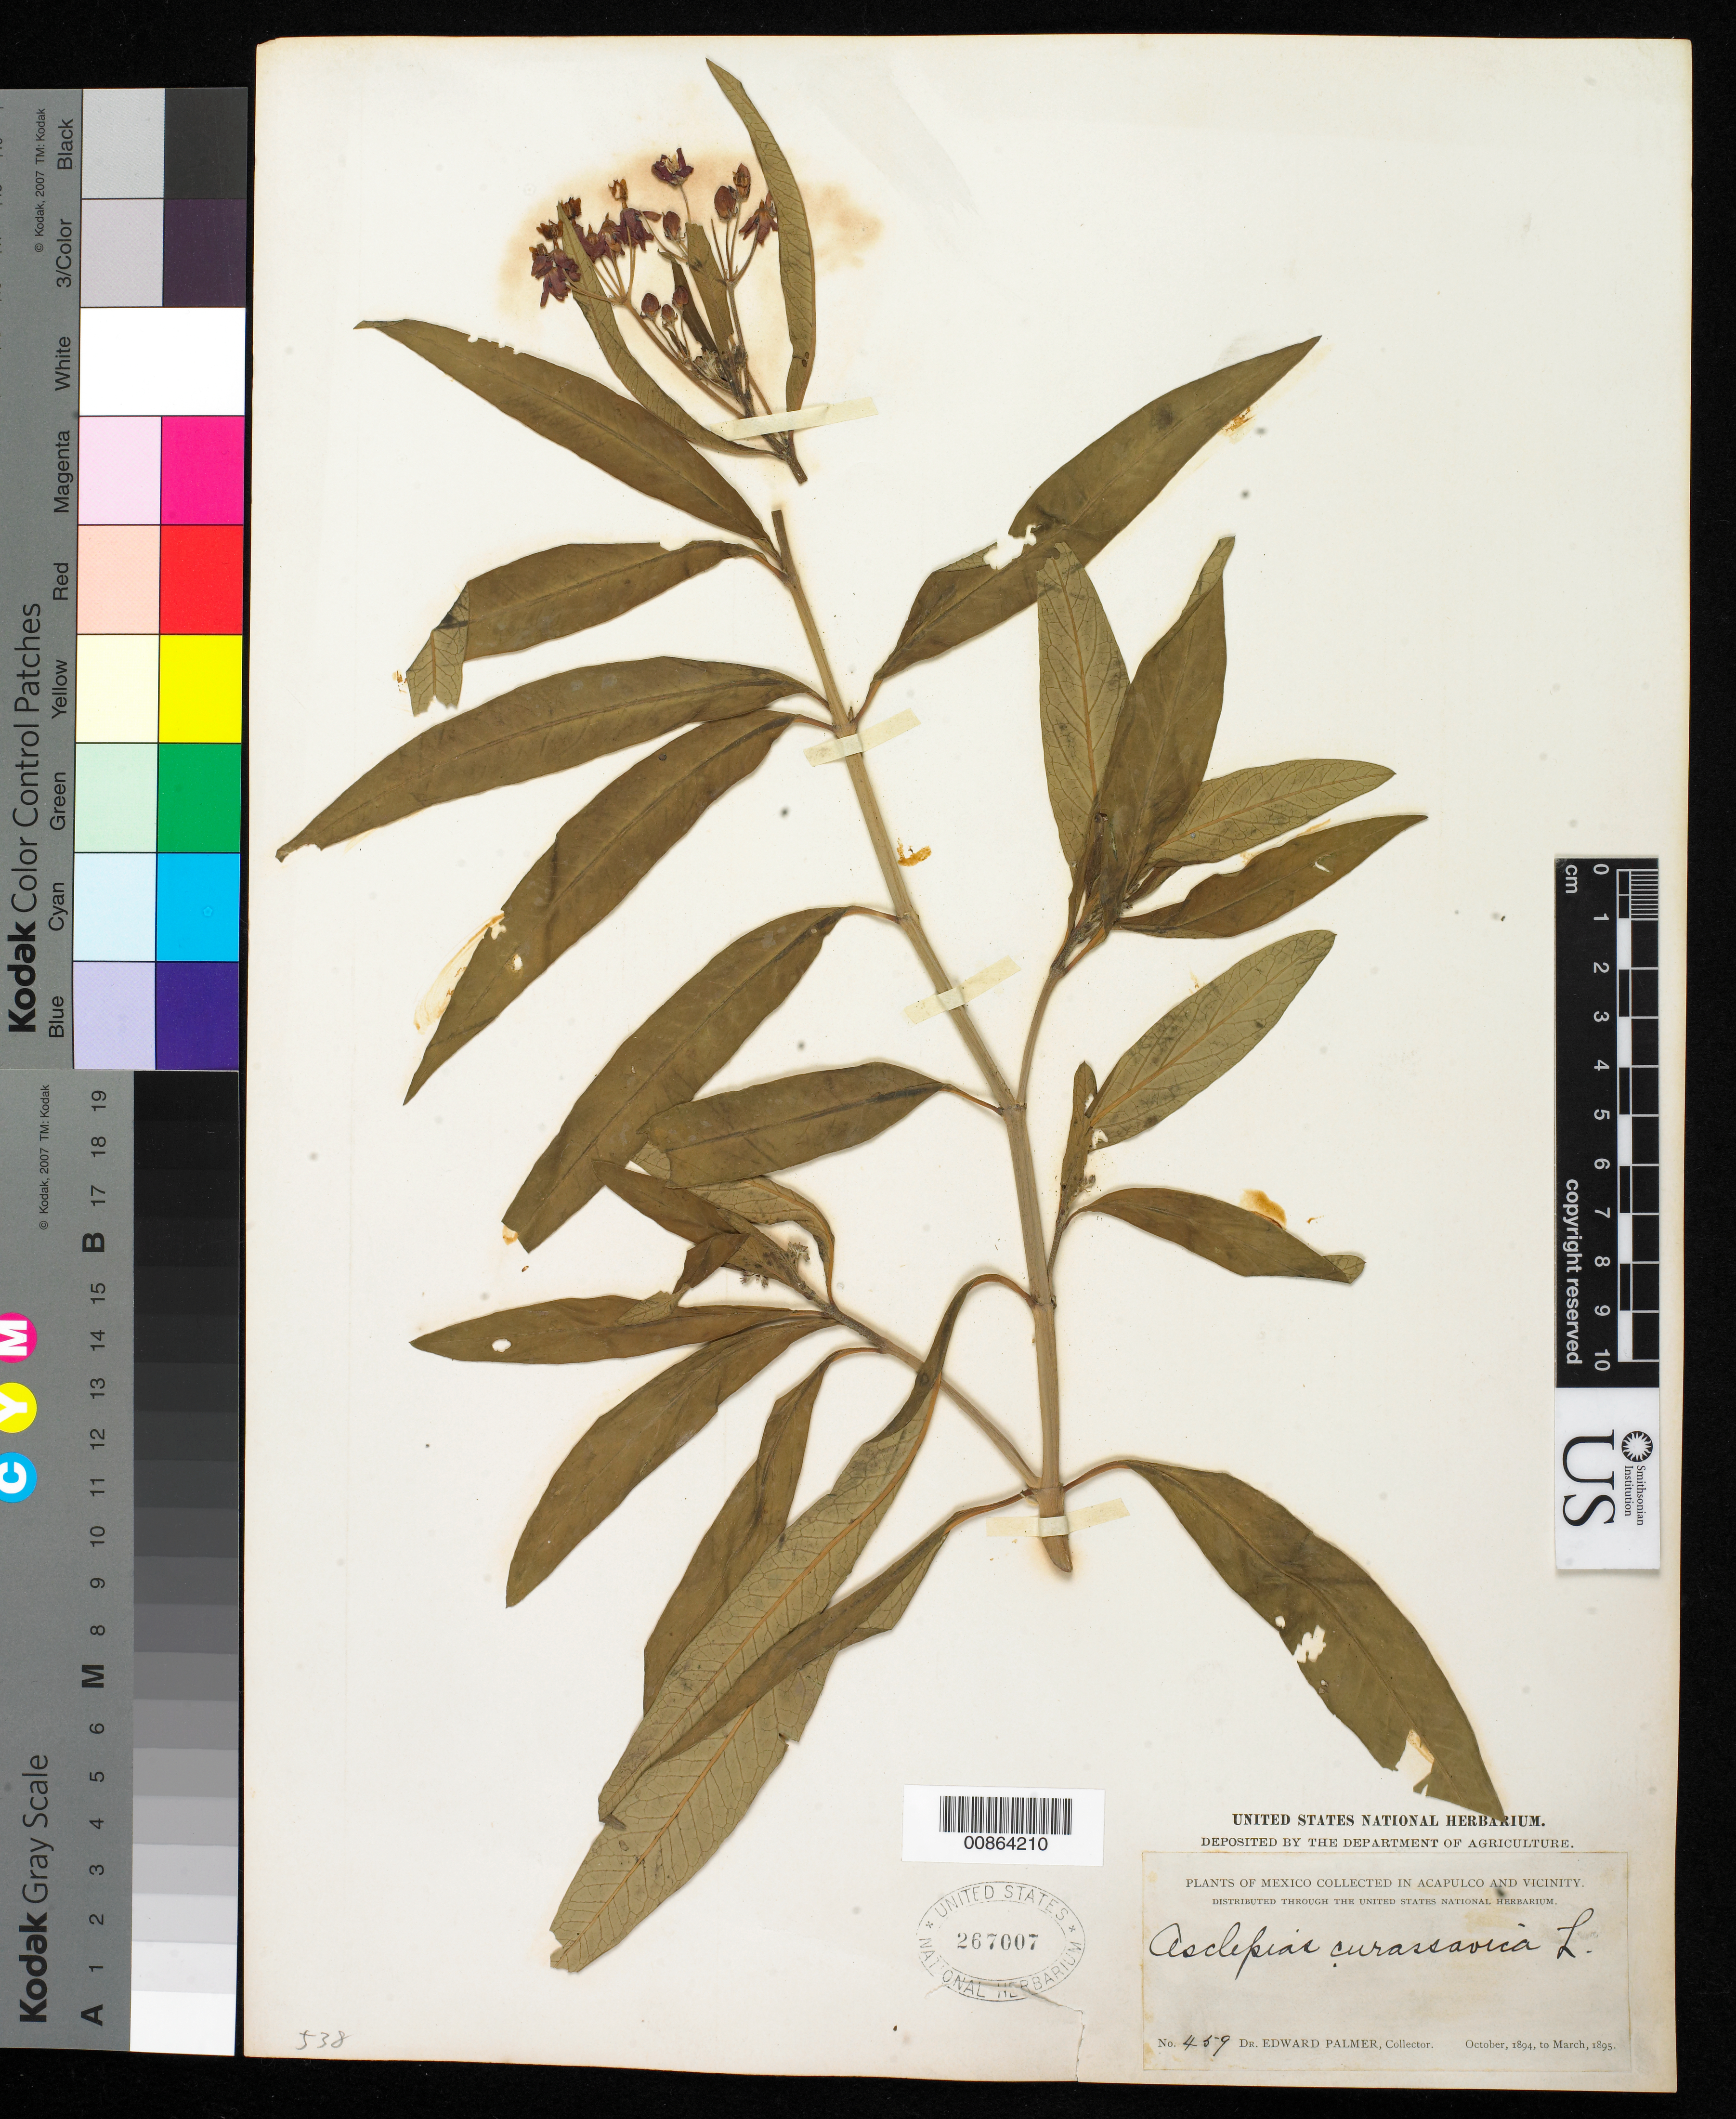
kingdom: Plantae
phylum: Tracheophyta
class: Magnoliopsida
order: Gentianales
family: Apocynaceae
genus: Asclepias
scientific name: Asclepias curassavica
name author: L.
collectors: E. Palmer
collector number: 459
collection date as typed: Oct 1894 to -- Mar 1895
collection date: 1894-10/1895-03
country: Mexico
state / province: Guerrero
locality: Acapulco, Guerrero and vicinity.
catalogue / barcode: US 267007